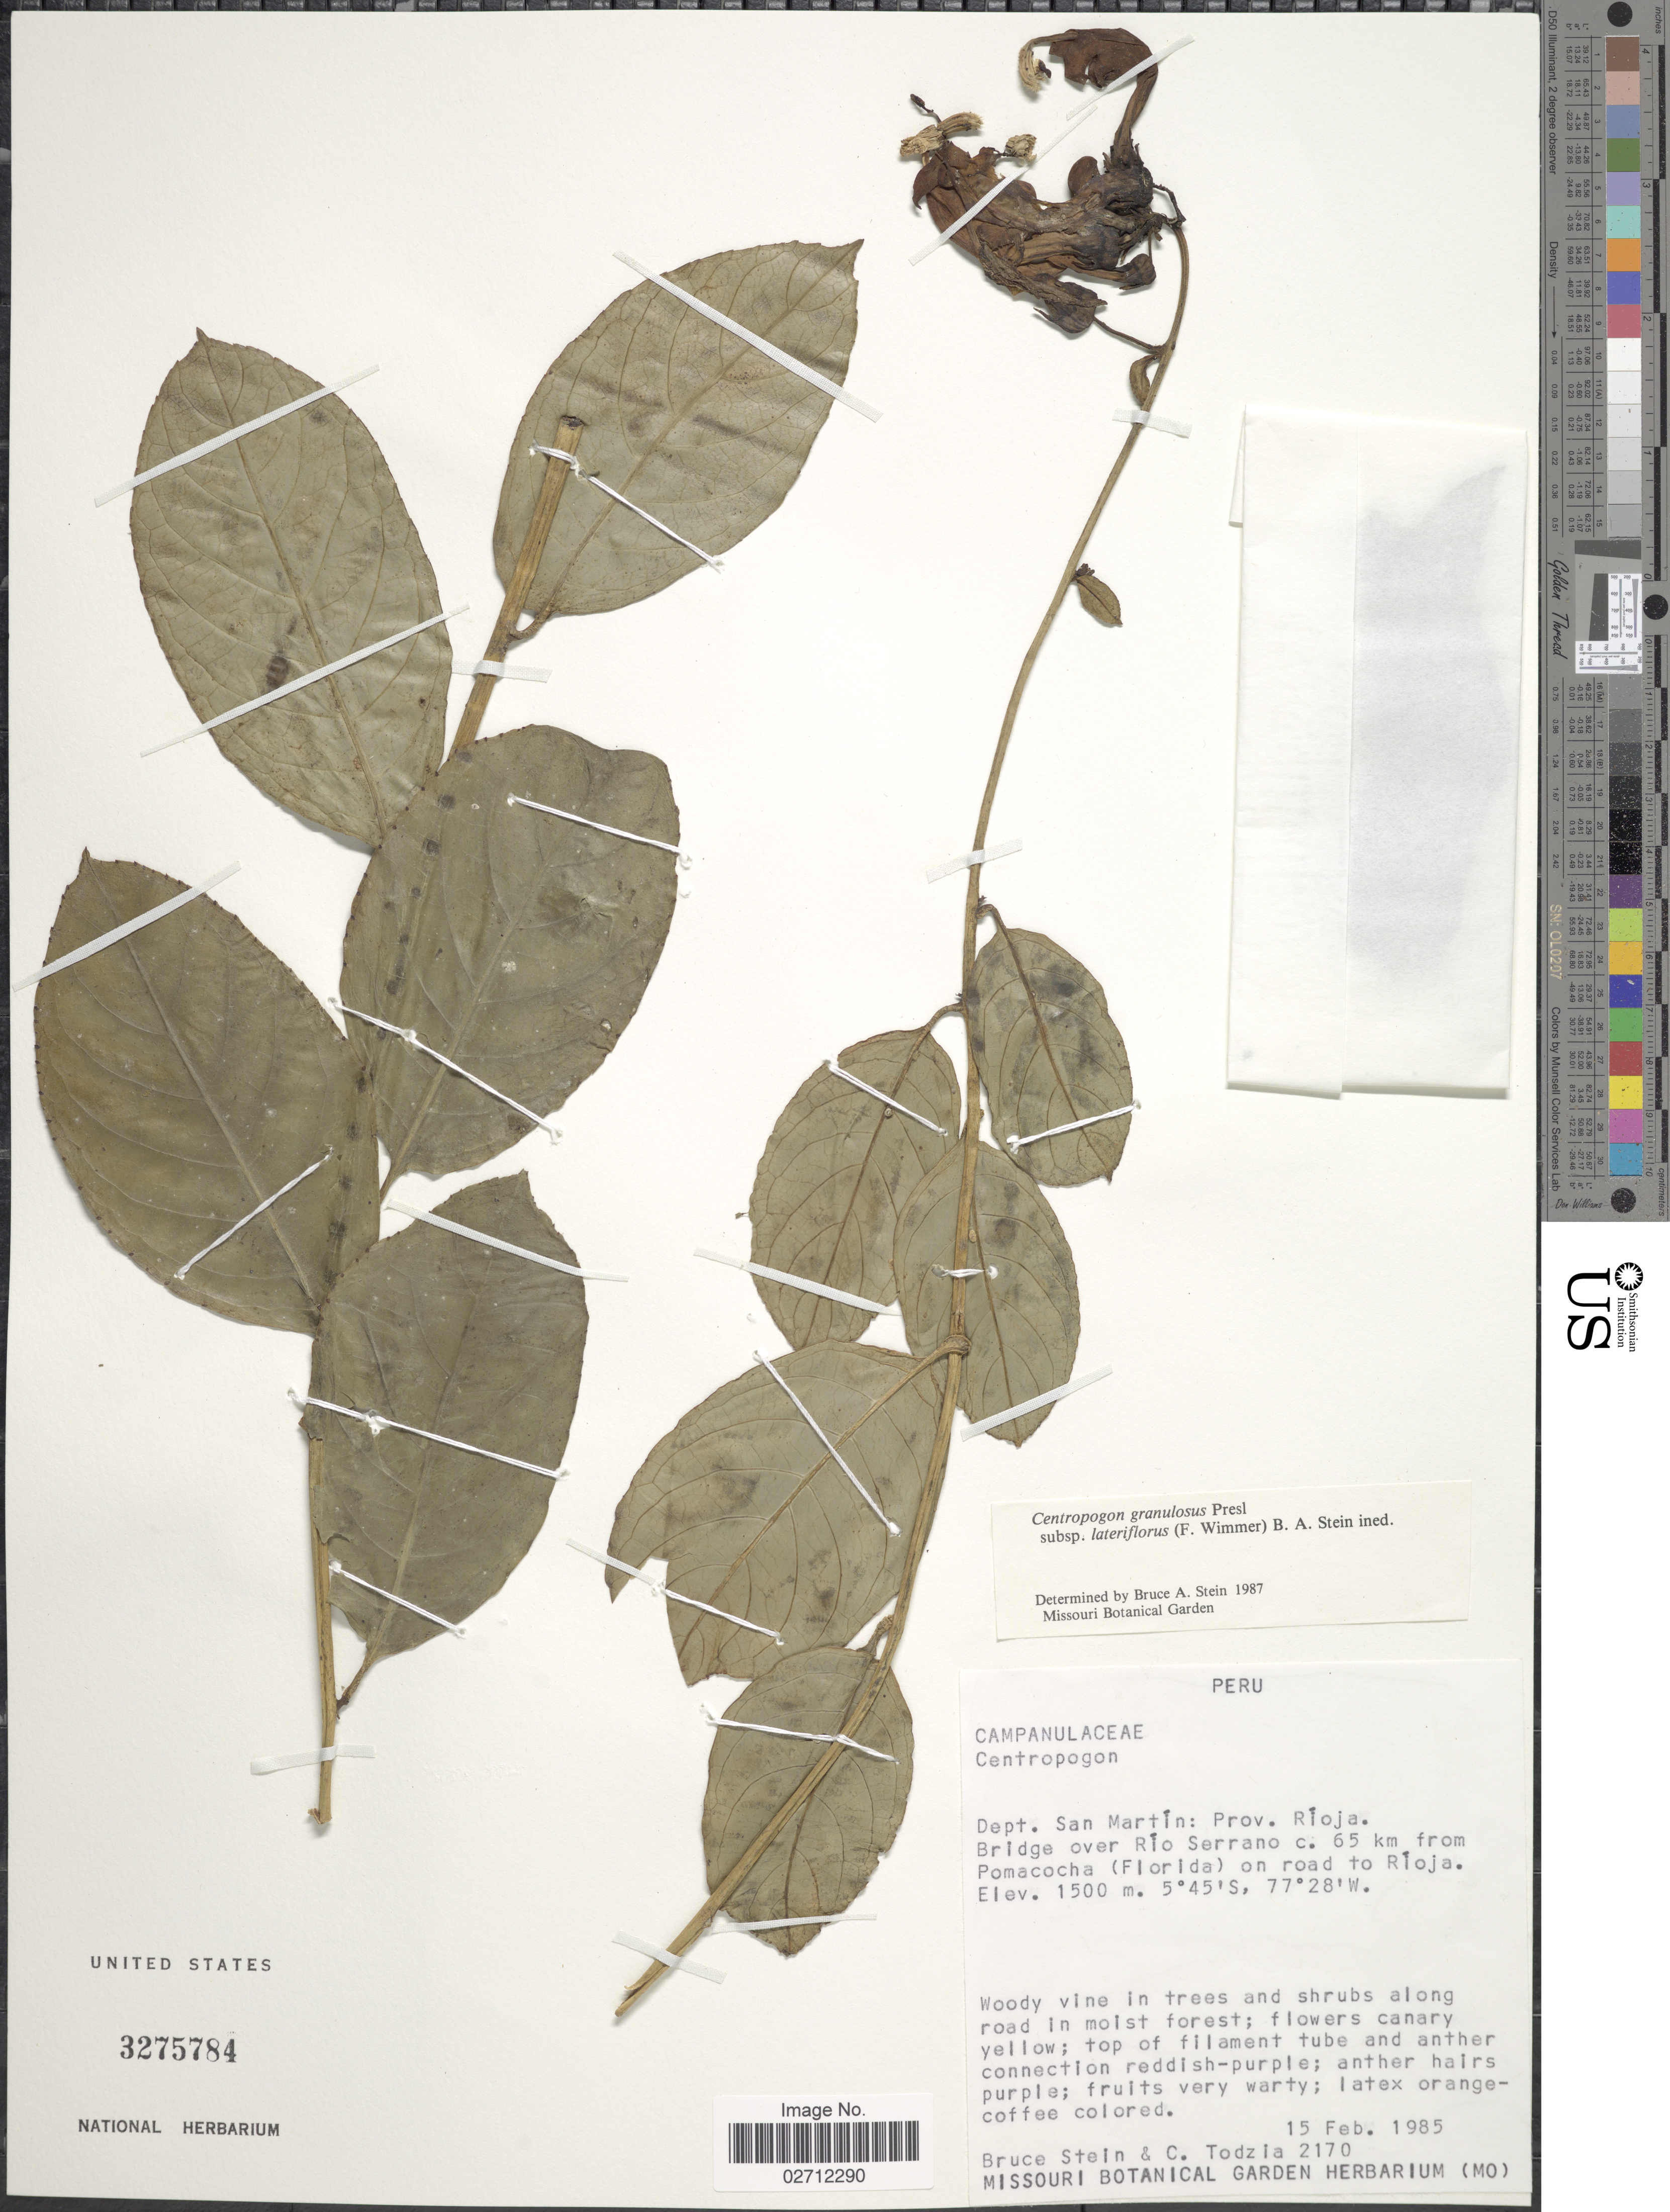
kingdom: Plantae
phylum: Tracheophyta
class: Magnoliopsida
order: Asterales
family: Campanulaceae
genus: Centropogon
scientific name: Centropogon granulosus subsp. lateriflorus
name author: (E. Wimm.) B.A. Stein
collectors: B. A. Stein & C. A. Todzia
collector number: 2170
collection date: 1985-02-15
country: Peru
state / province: San Martín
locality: Dept. San Martín: Prov. Ríoja. Bridge over Río Serrano c. 65 km from Pomacocha (Florida) on road to Ríoja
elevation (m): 1500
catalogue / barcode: US 3275784